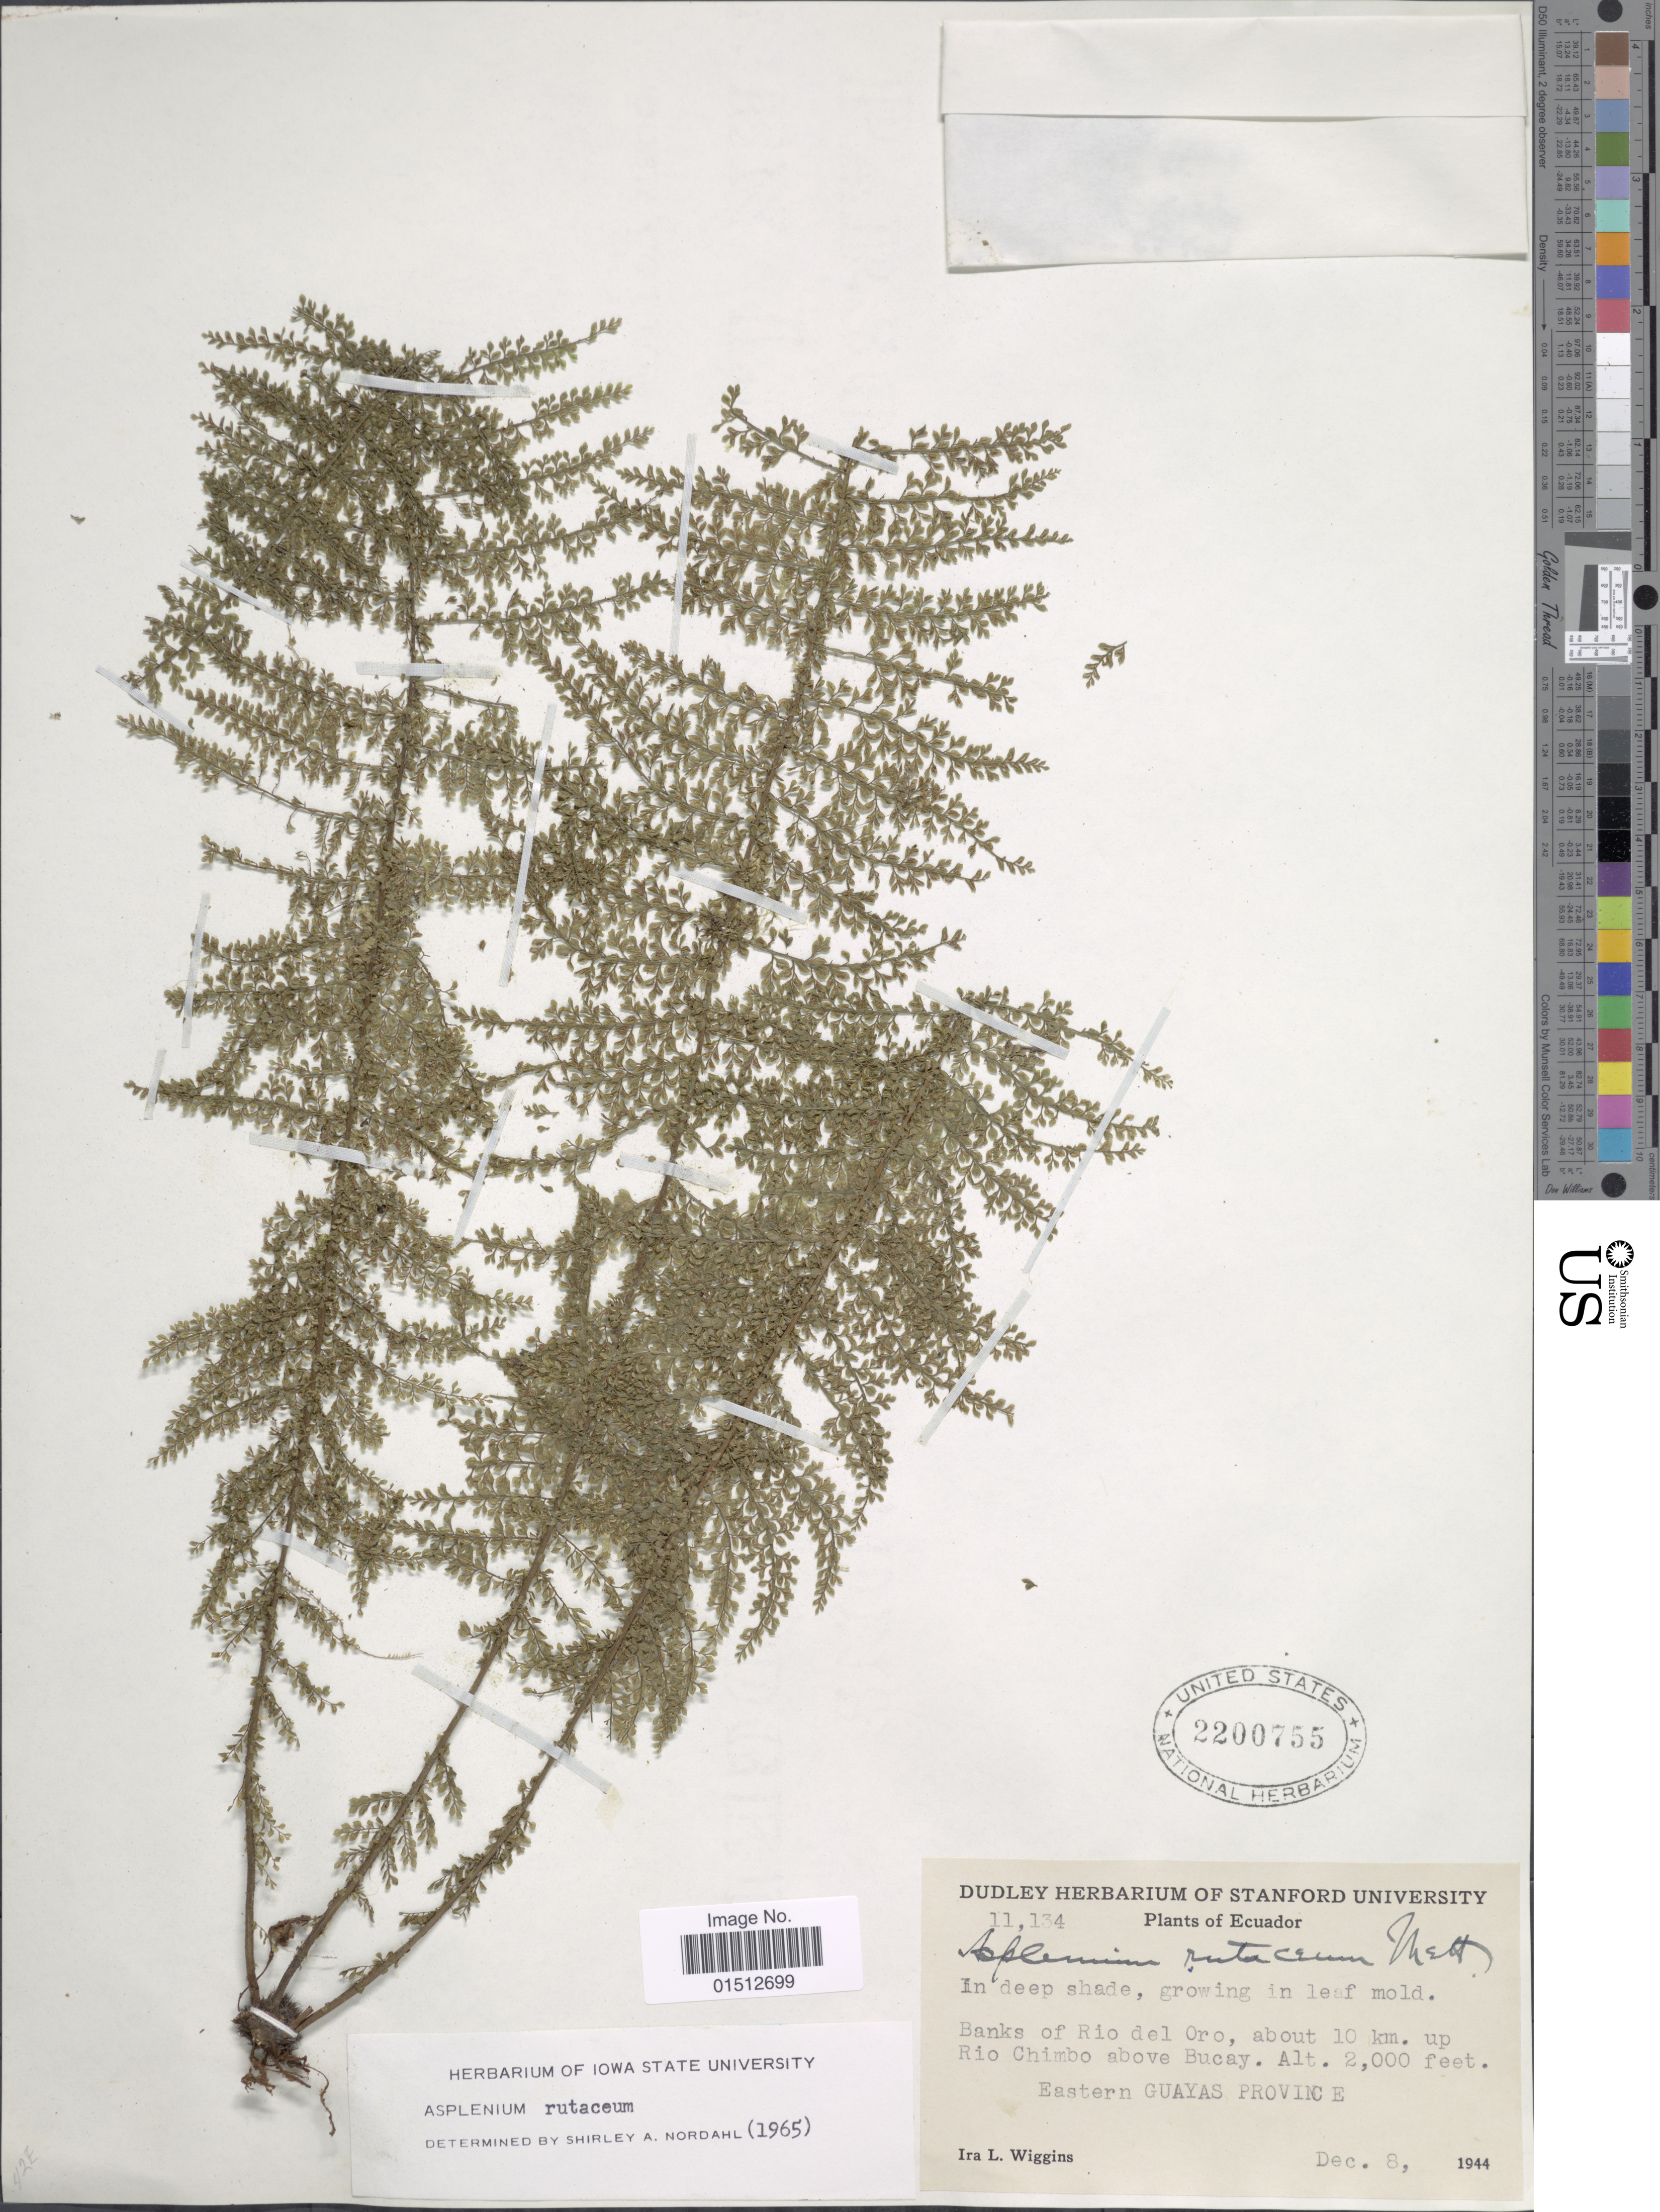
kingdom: Plantae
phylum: Tracheophyta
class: Polypodiopsida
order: Polypodiales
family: Aspleniaceae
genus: Asplenium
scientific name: Asplenium rutaceum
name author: (Willd.) Mett.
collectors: I. L. Wiggins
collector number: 11134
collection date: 1944-12-08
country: Ecuador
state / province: Guayas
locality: Ecuador. Banks of Rio del Oro, about 10 km. up Rio Chimbo above Bucay. Eastern Guayas Province.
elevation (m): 610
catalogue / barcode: US 2200755